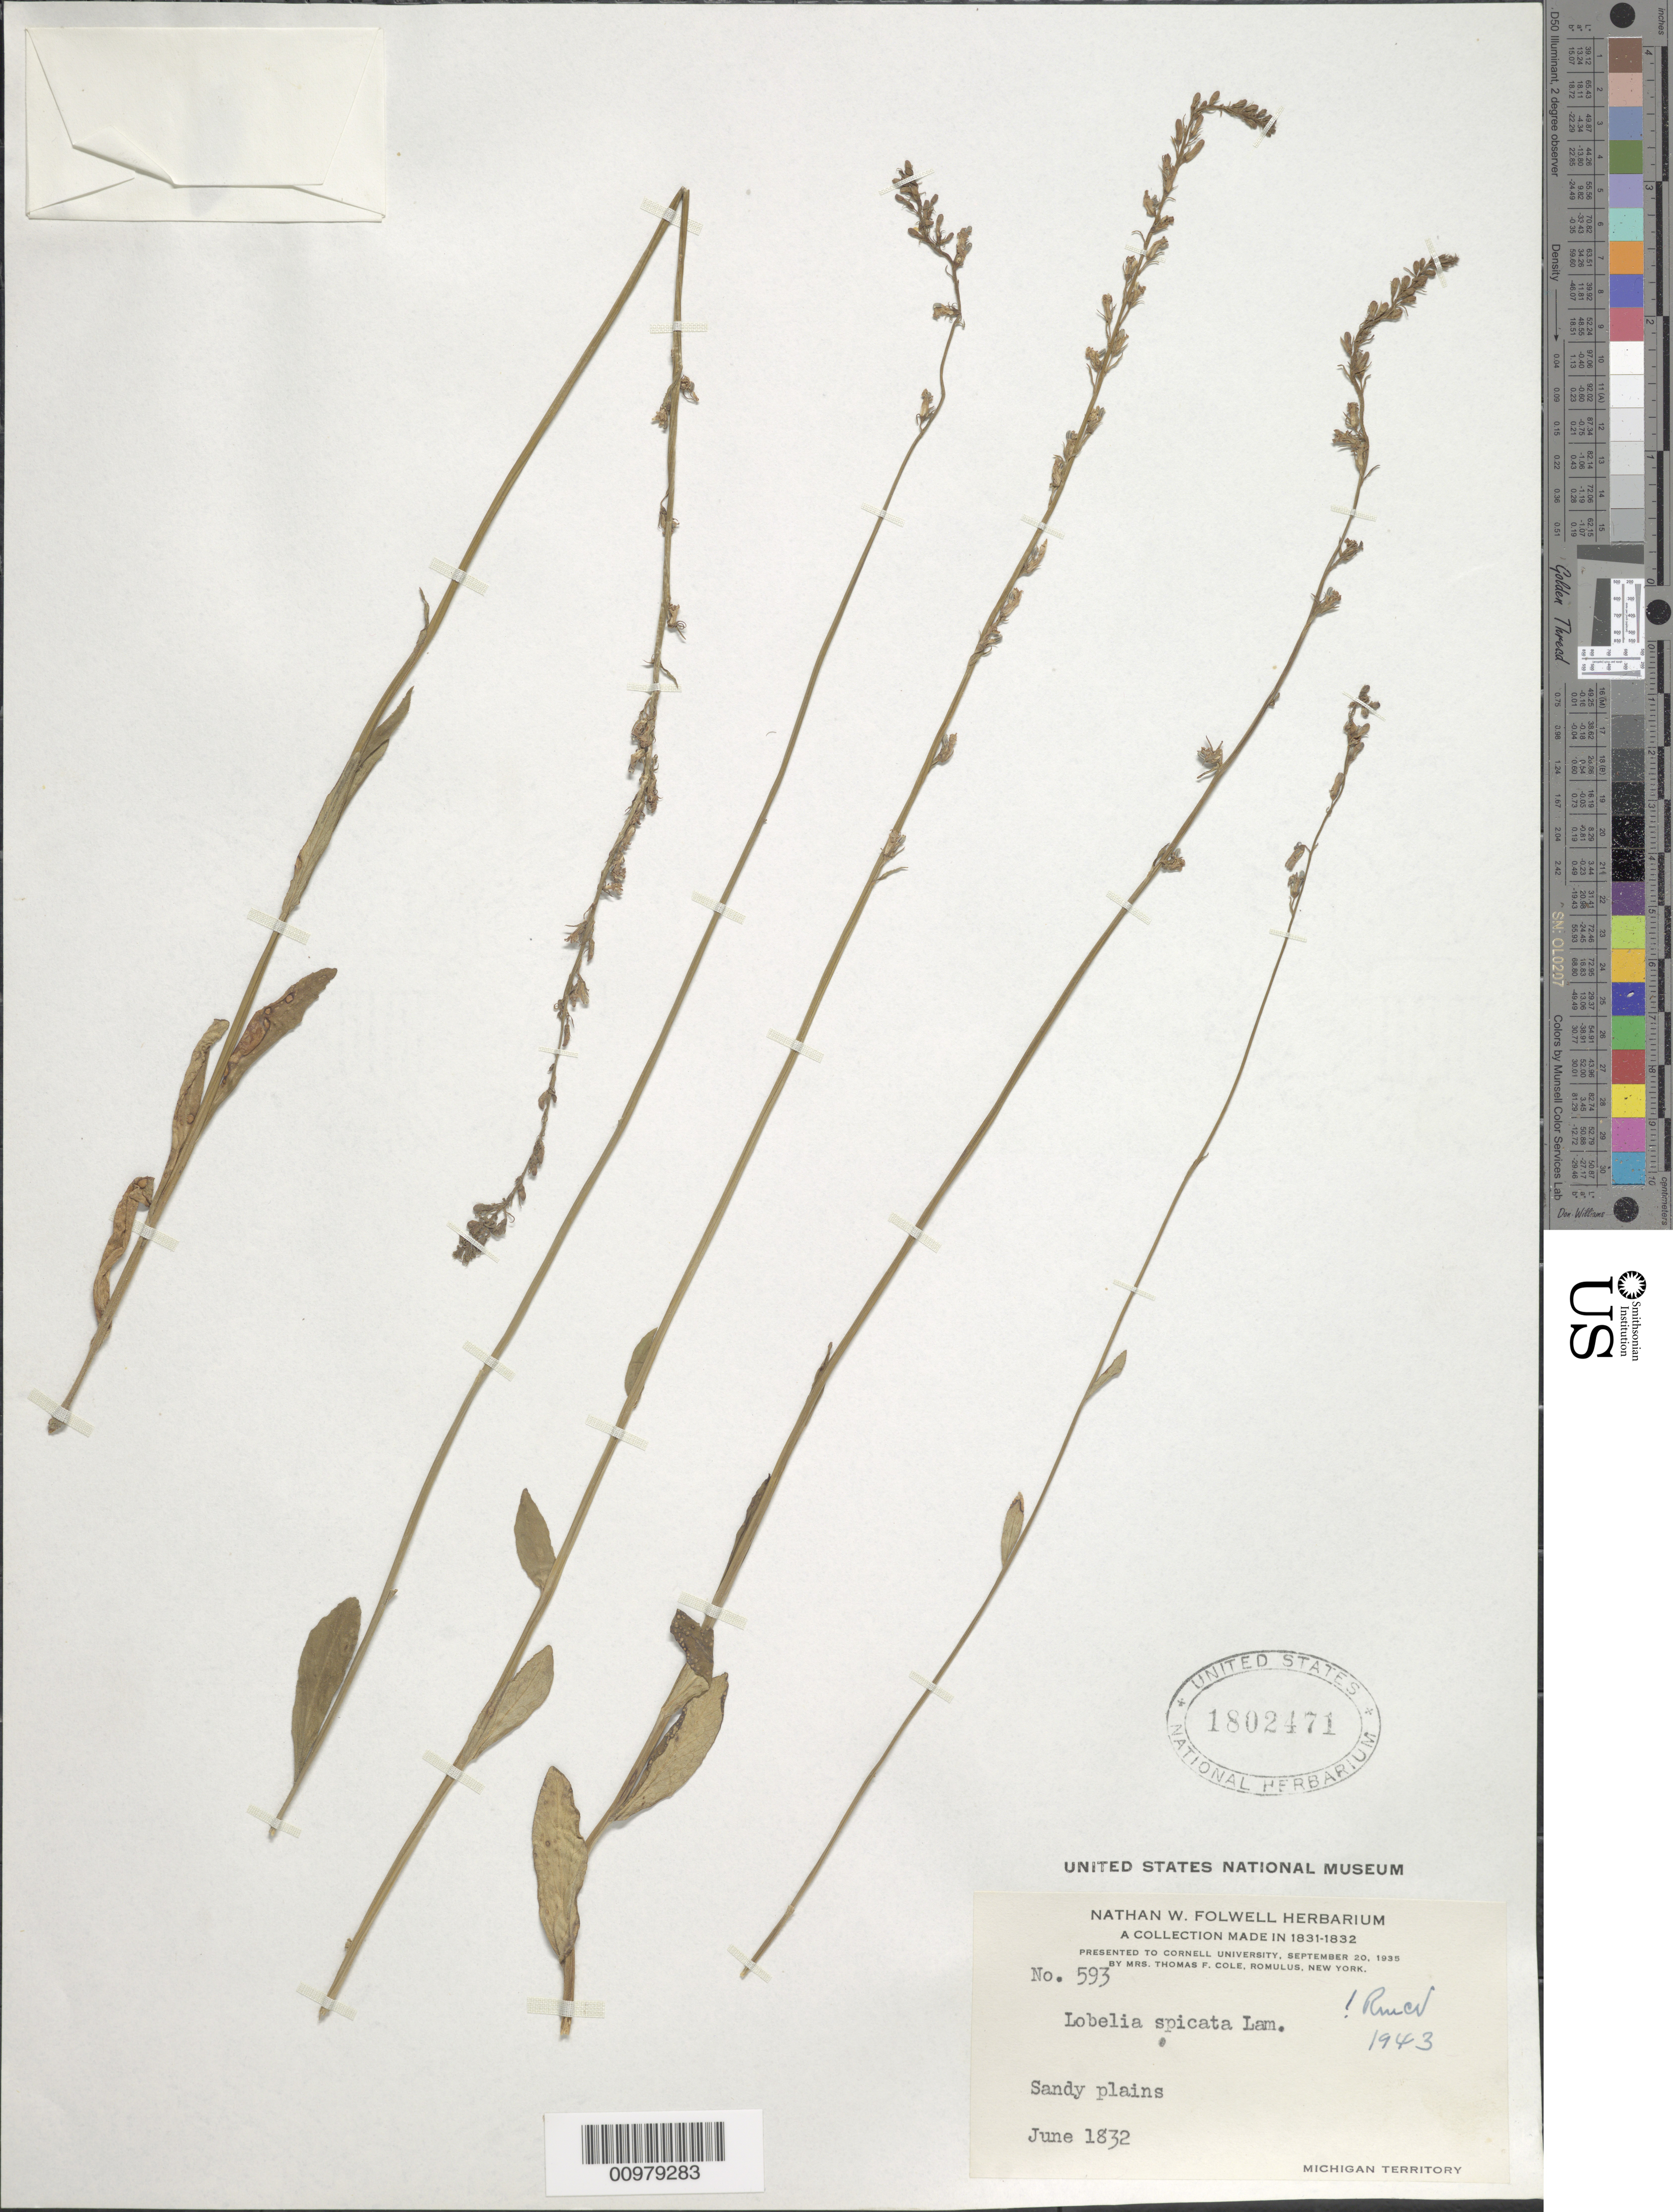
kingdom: Plantae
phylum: Tracheophyta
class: Magnoliopsida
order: Asterales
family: Campanulaceae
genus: Lobelia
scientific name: Lobelia spicata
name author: Lam.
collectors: N. Folwell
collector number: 593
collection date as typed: June 1832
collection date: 1832-06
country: United States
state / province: Michigan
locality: Michigan Territory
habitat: sandy plains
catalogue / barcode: US 1802471